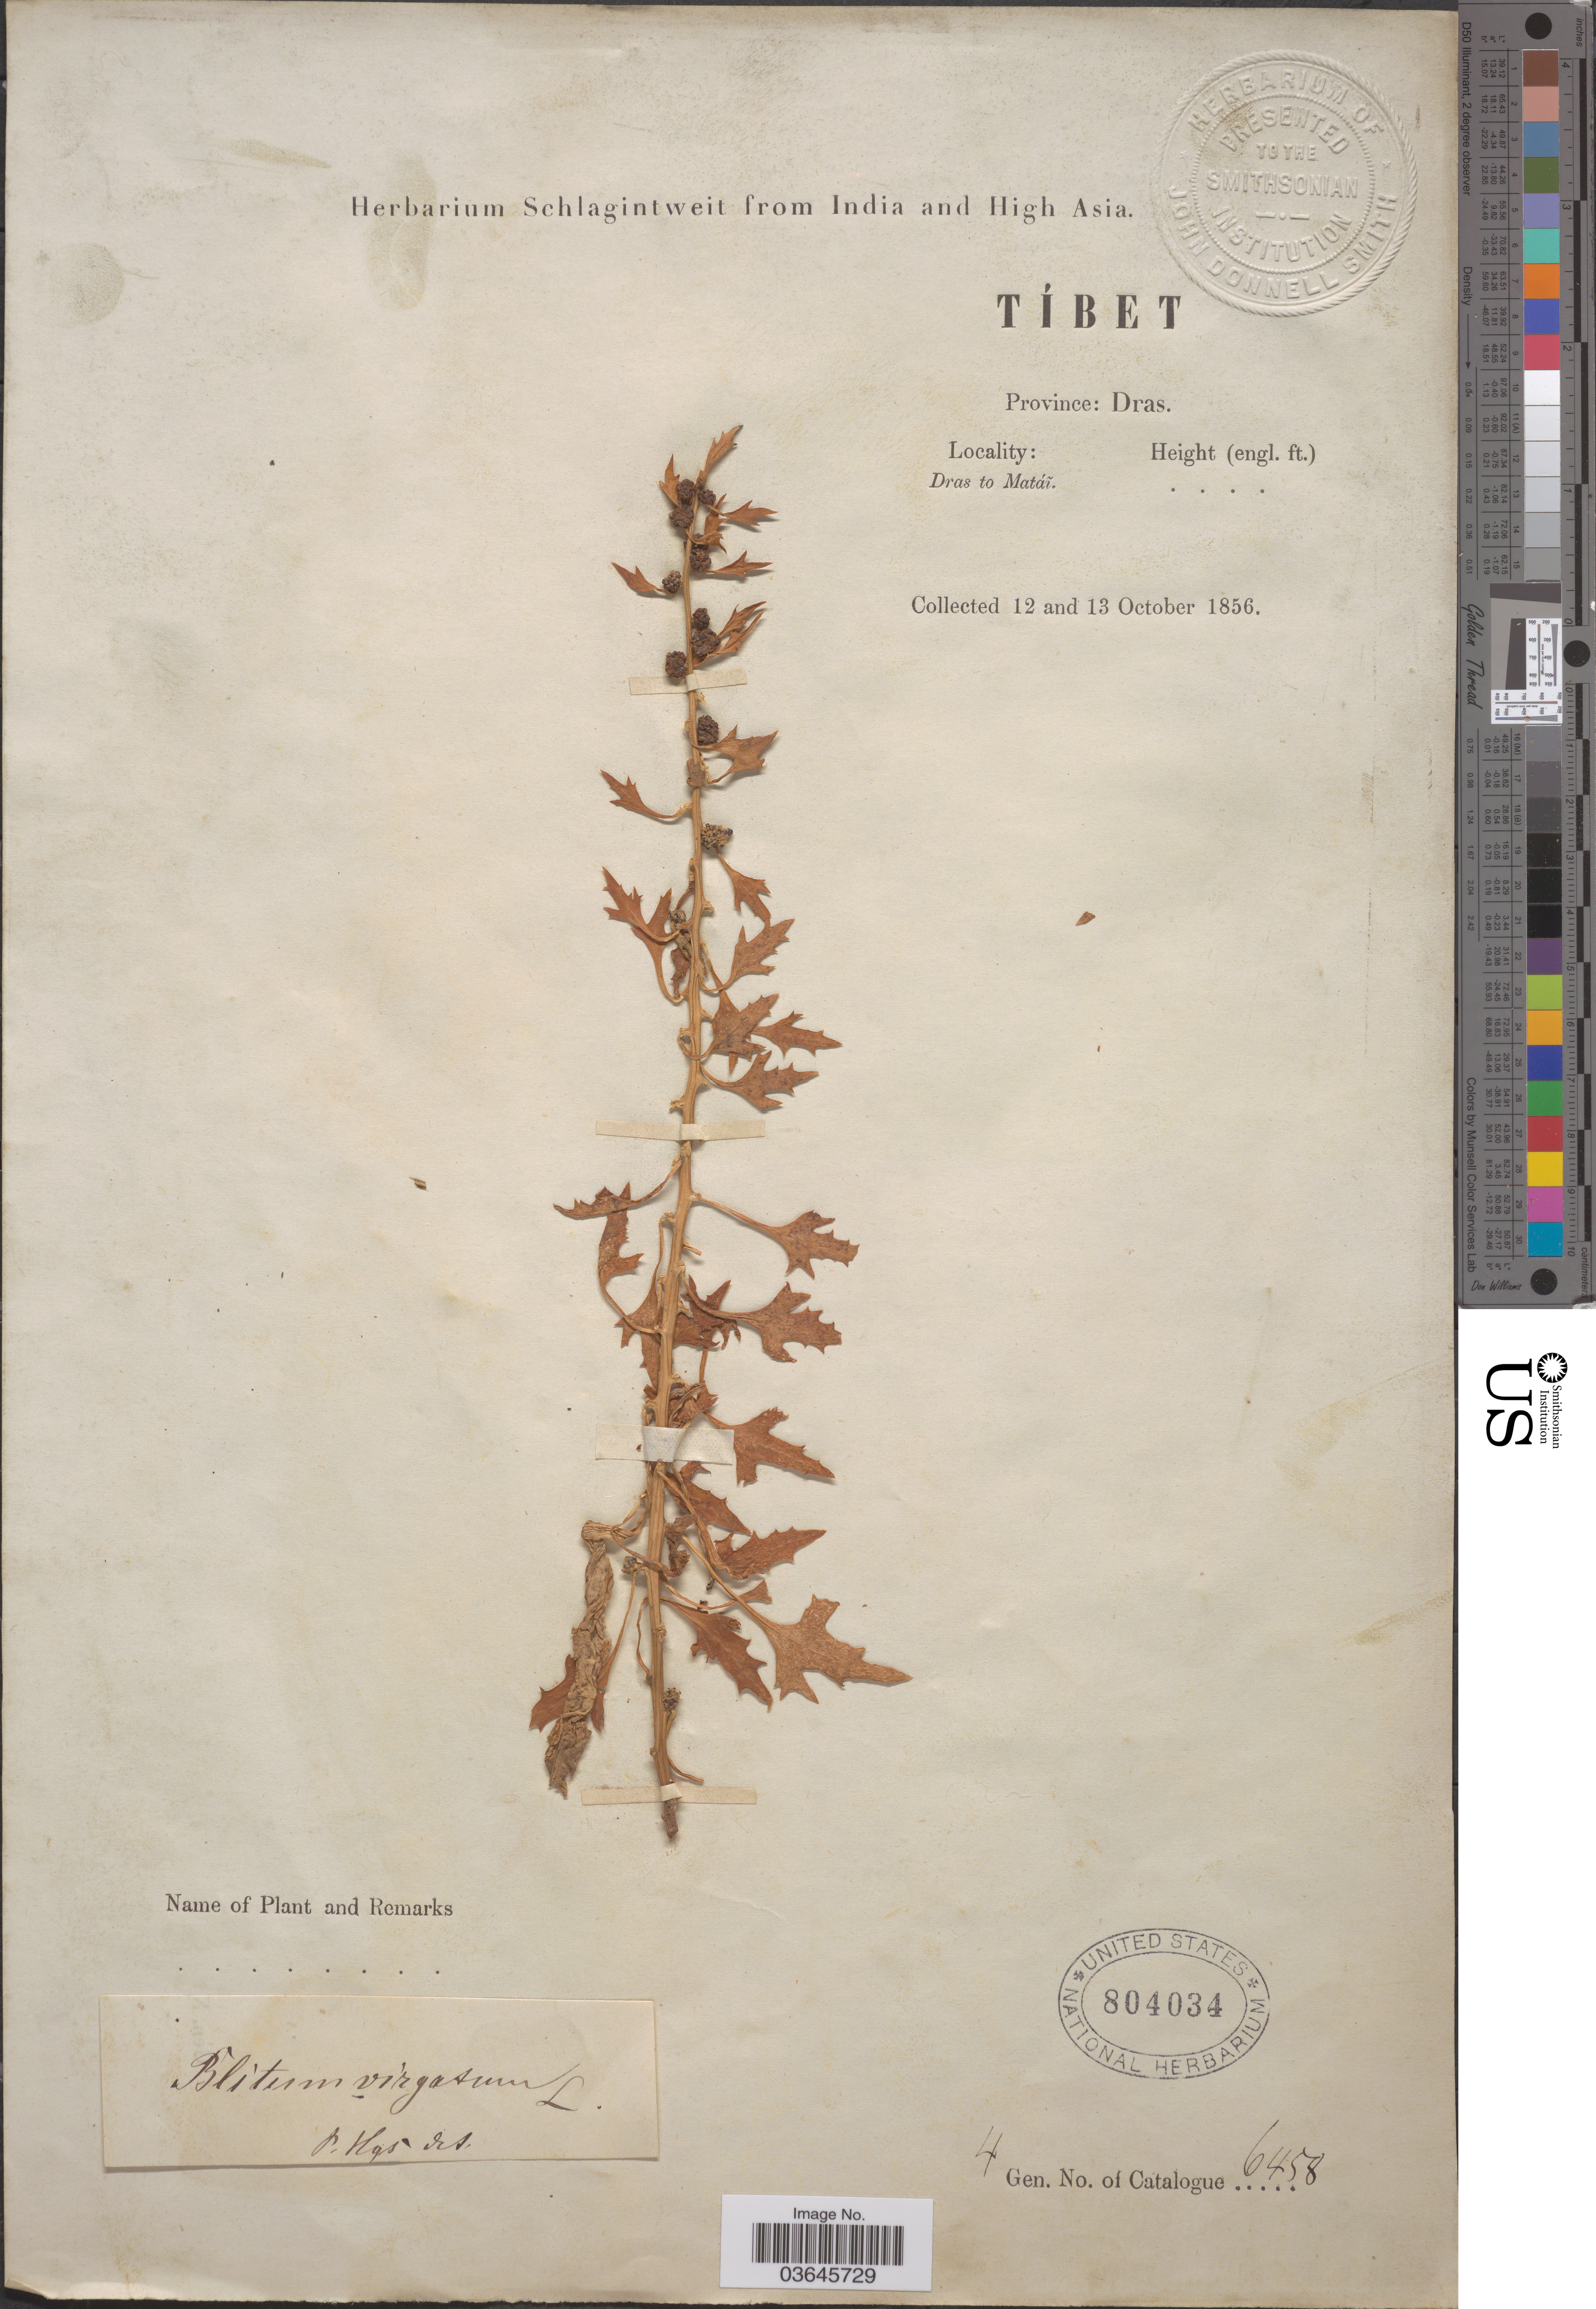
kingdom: Plantae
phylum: Tracheophyta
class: Magnoliopsida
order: Caryophyllales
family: Amaranthaceae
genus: Blitum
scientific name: Blitum virgatum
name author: L.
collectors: ex herb. Schlagintweit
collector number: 6458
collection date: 1856-10-10/1856-10-13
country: China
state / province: Xizang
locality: Tíbet. Province: Dras. Dras to Matáĩ.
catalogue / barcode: US 804034